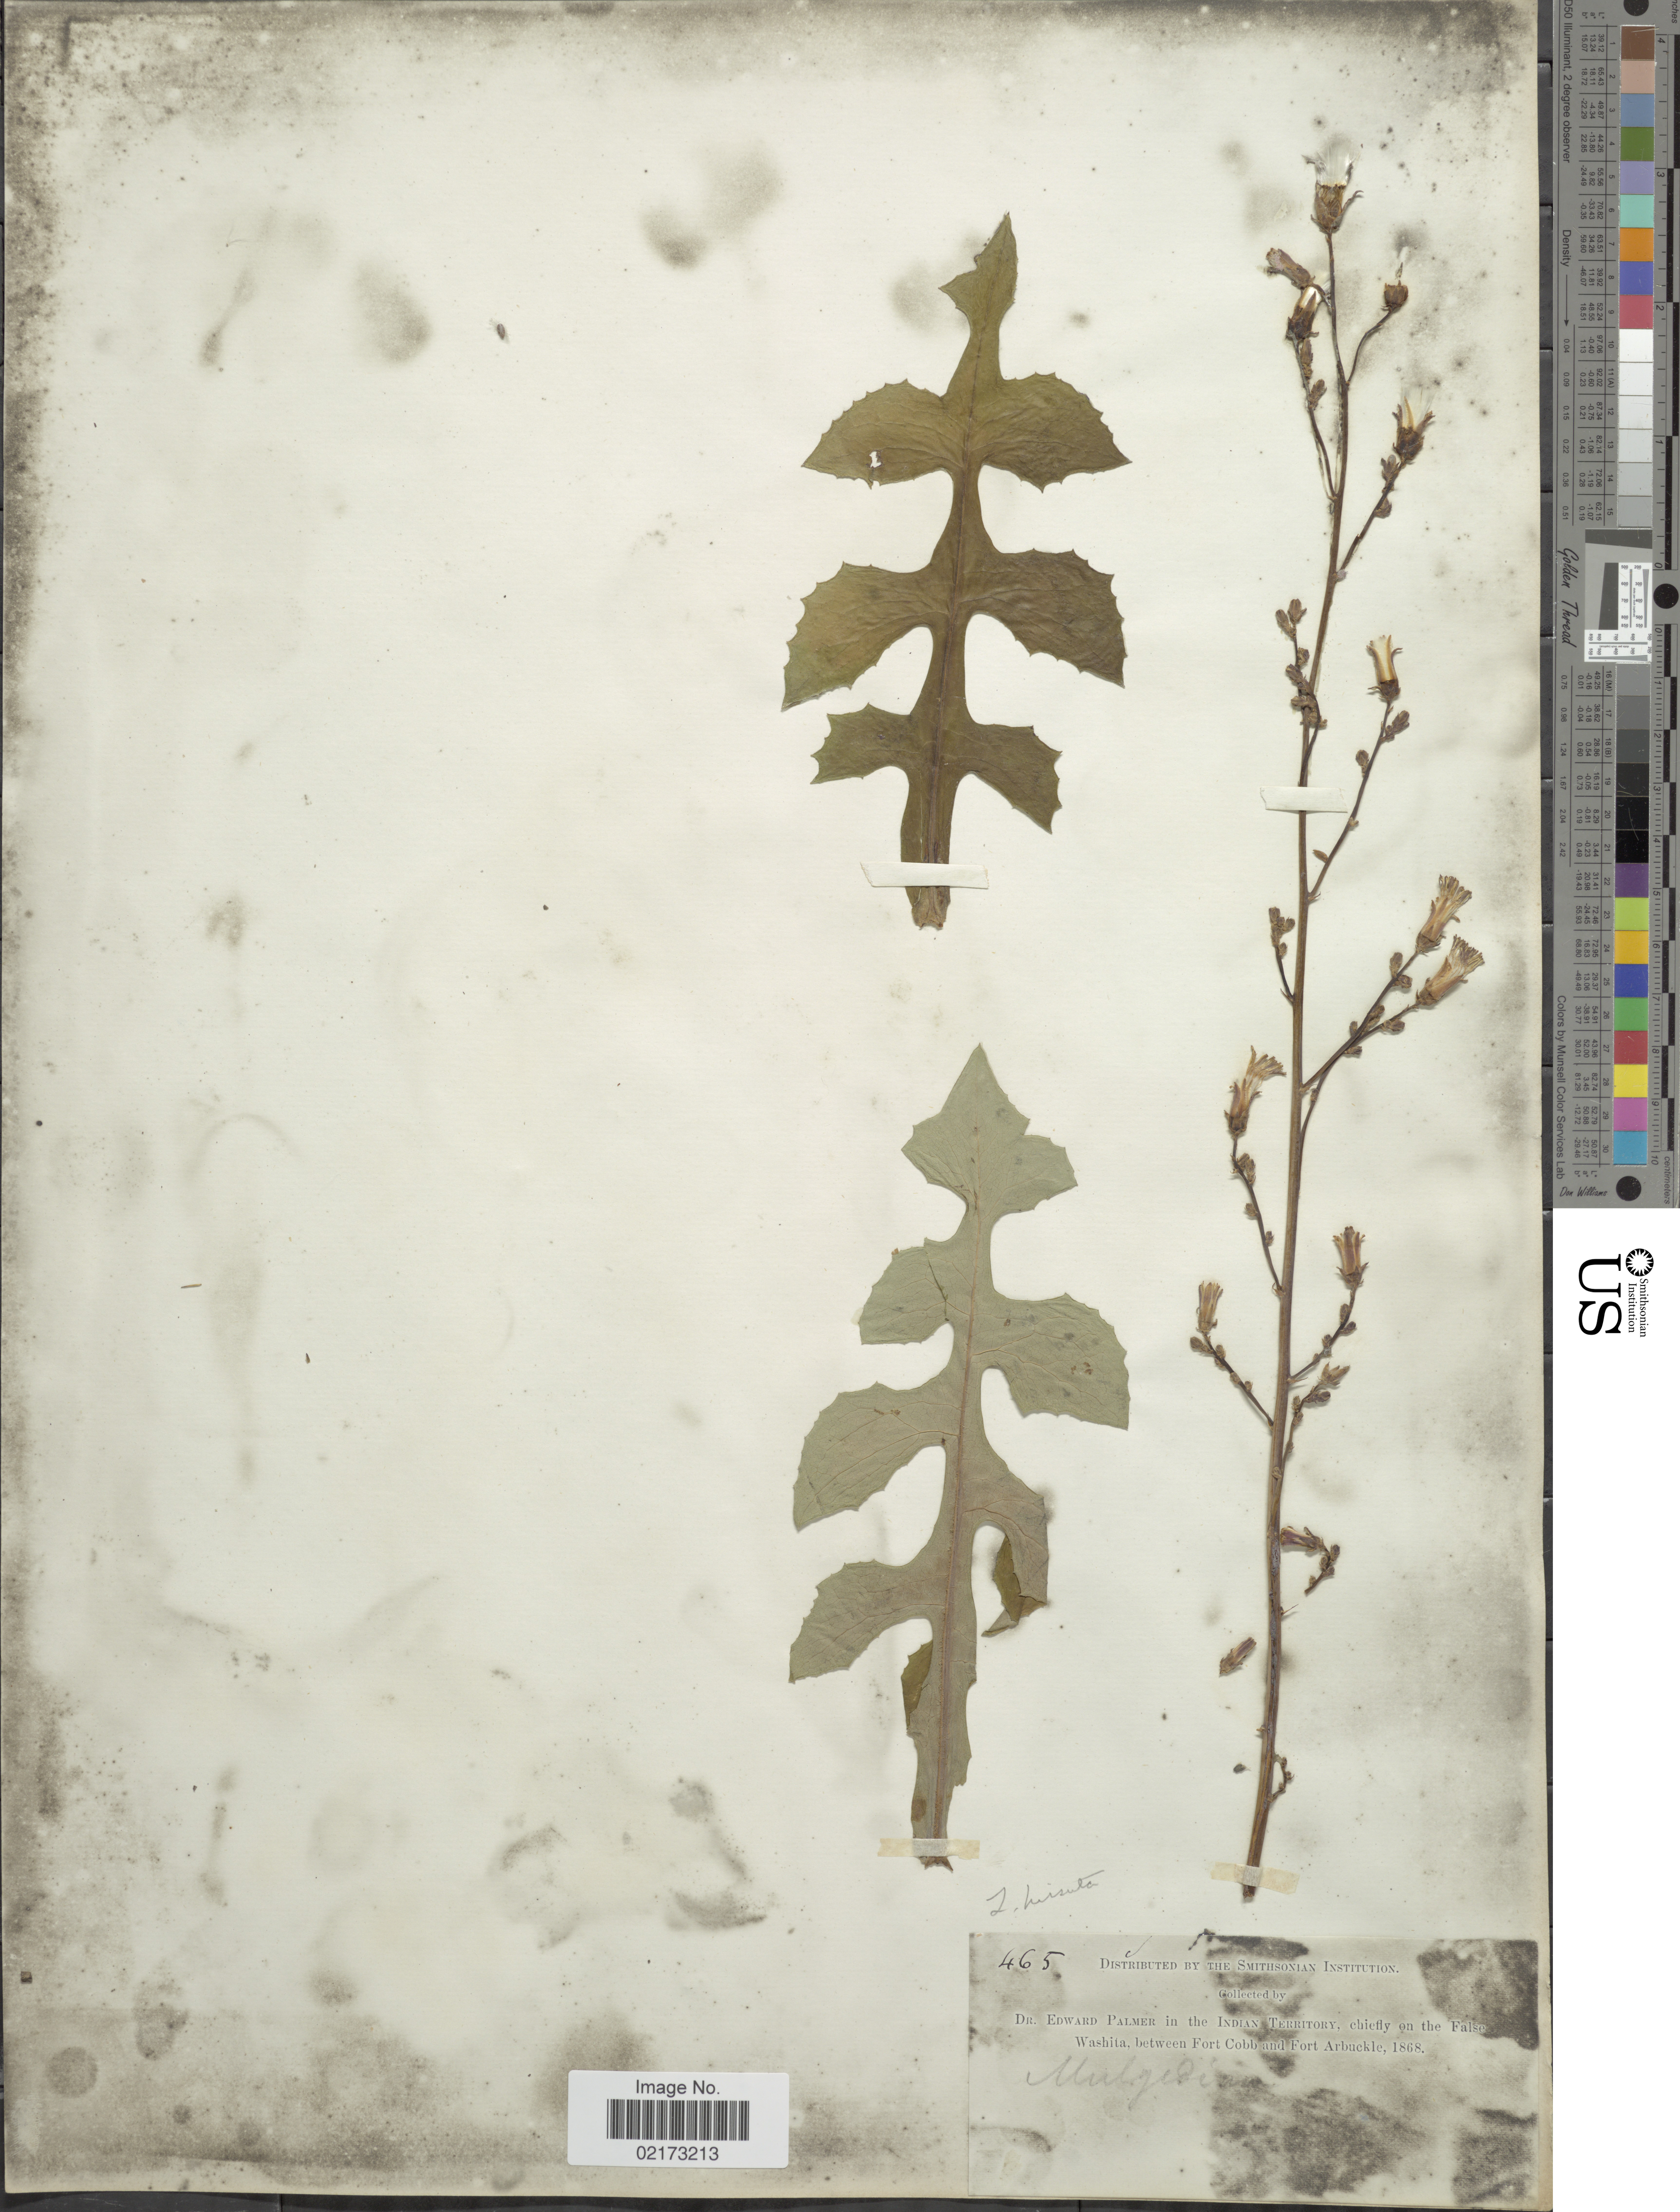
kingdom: Plantae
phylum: Tracheophyta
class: Magnoliopsida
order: Asterales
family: Asteraceae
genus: Lactuca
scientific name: Lactuca hirsuta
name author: Muhl. ex Nutt.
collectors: E. Palmer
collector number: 465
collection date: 1868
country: United States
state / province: Oklahoma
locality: Indian Territory, chiefly on the False Washita, between Fort Cobb and Fort Arbuckle